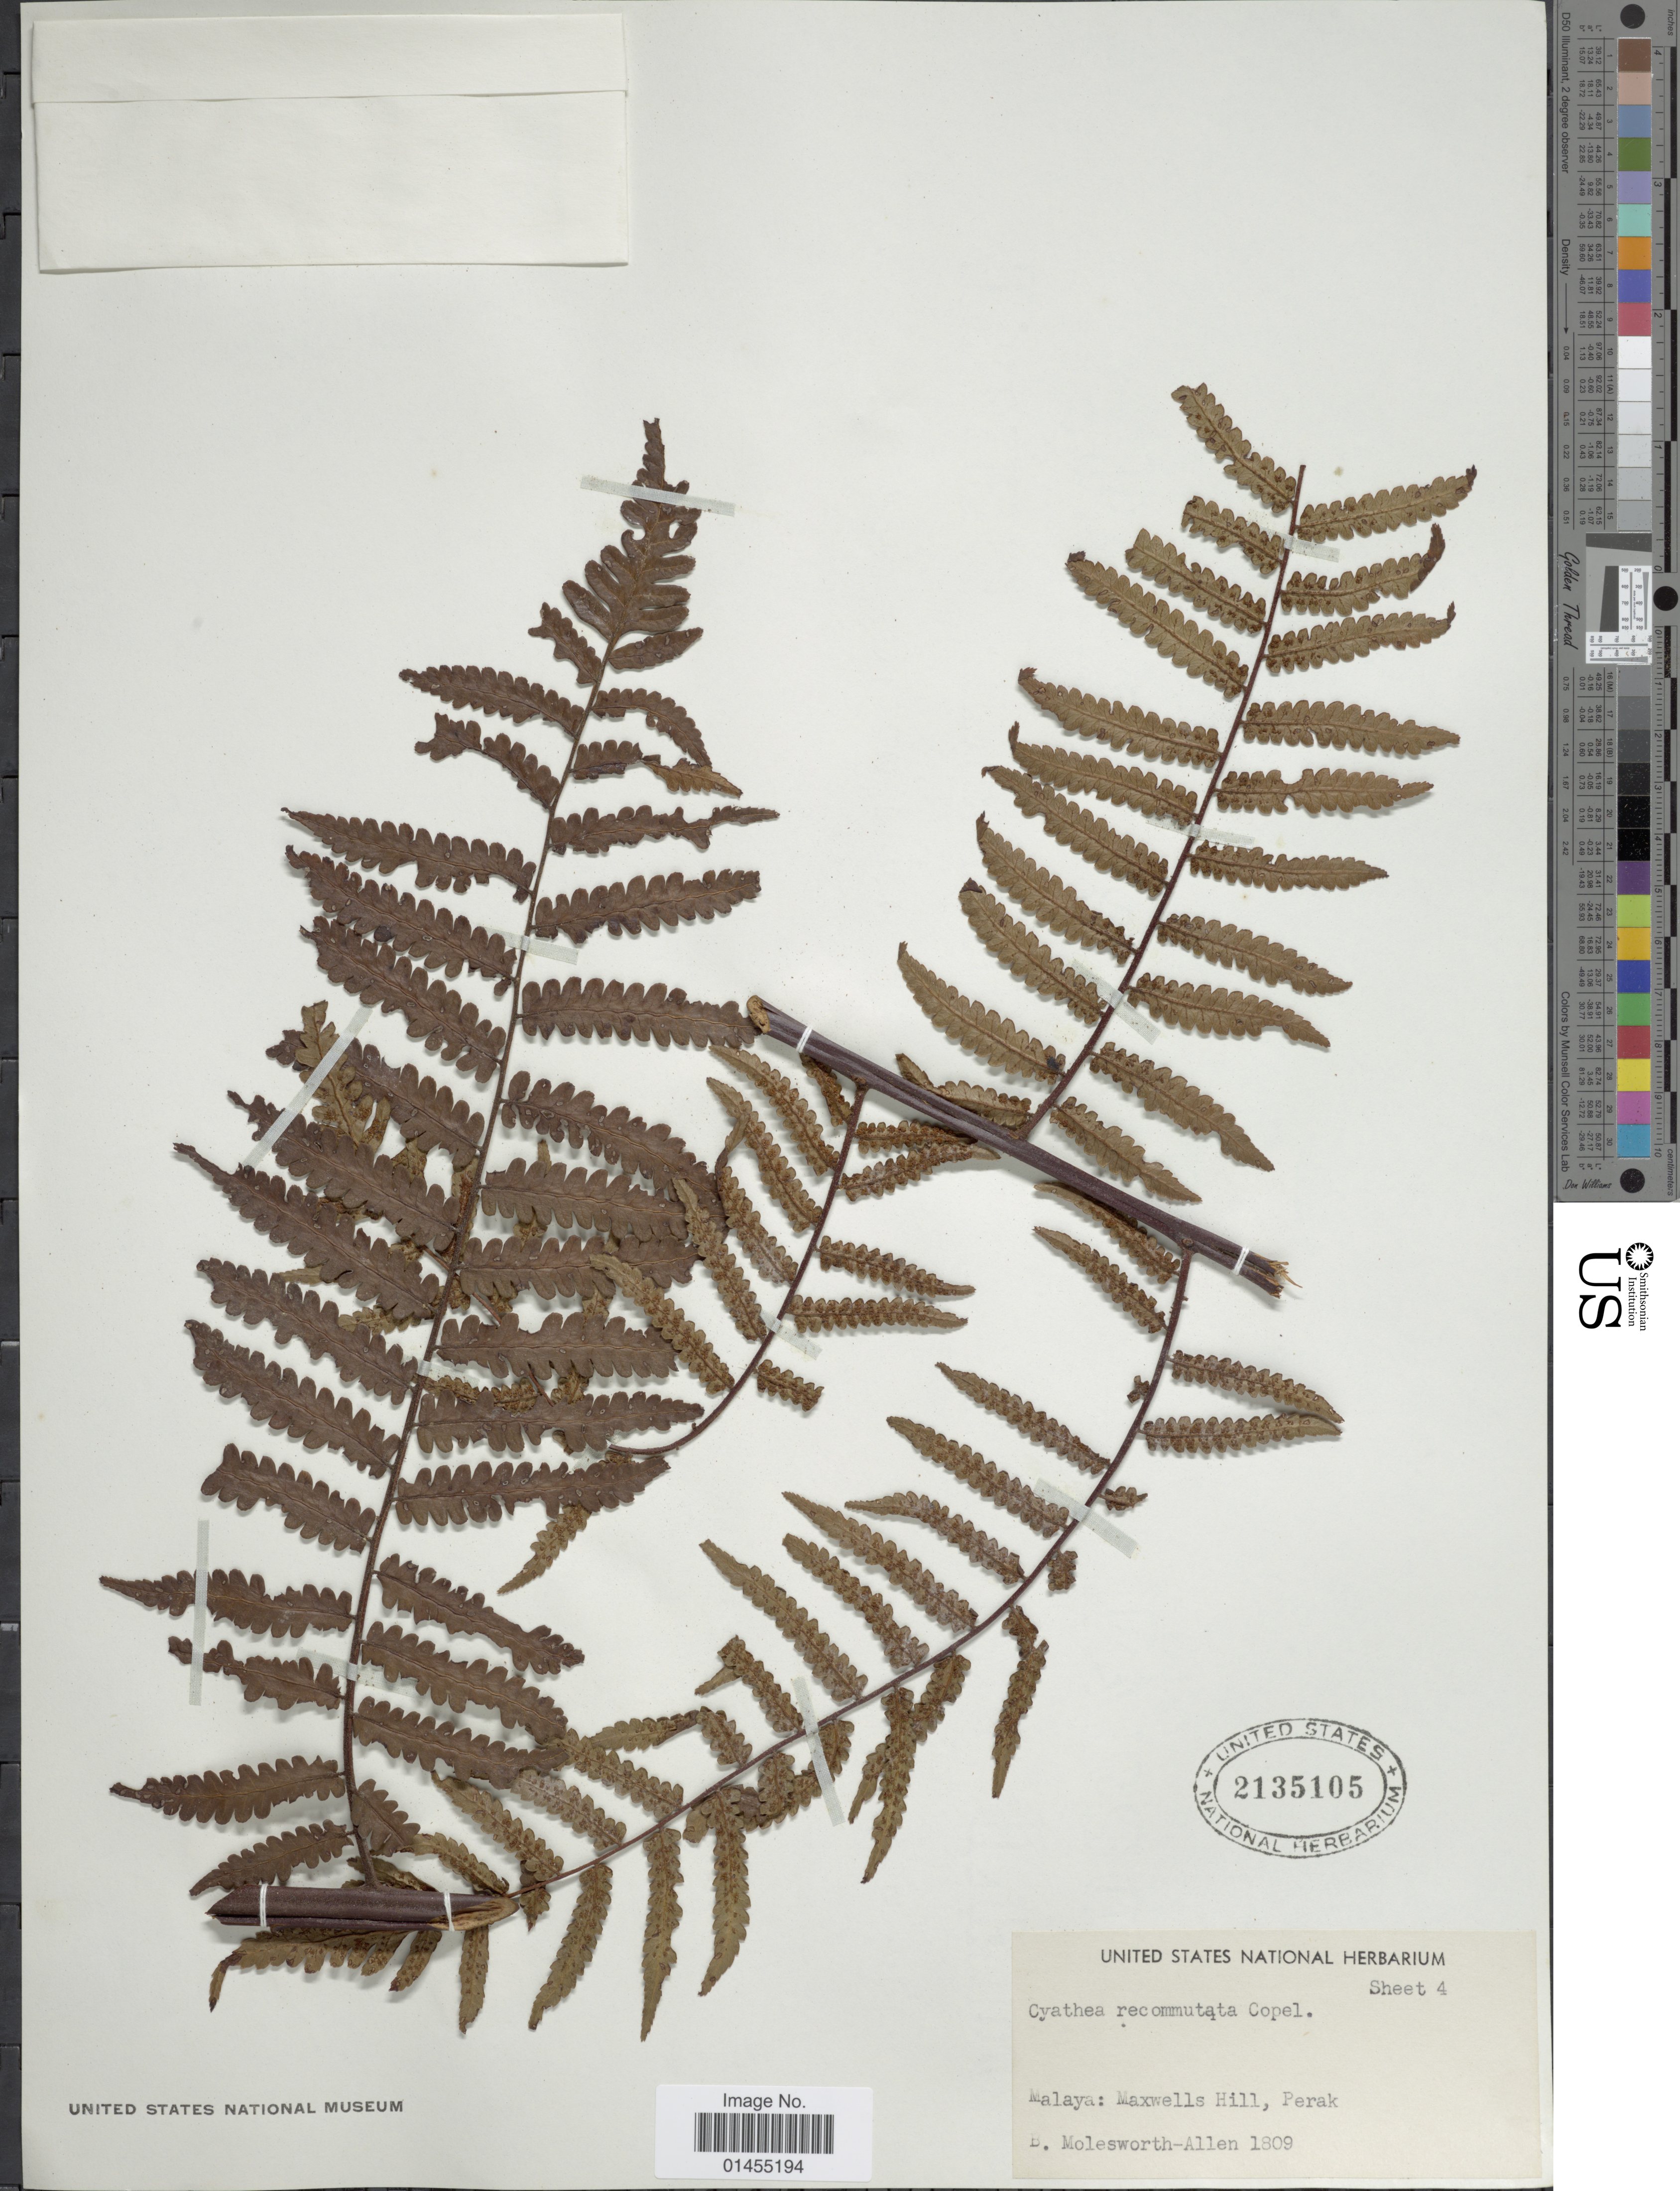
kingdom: Plantae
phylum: Tracheophyta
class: Polypodiopsida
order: Cyatheales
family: Cyatheaceae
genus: Alsophila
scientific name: Alsophila commutata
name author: Mett.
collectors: B. E. G. Molesworth-Allen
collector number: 1809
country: Malaysia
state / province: Perak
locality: Malaya, Maxwell's Hill.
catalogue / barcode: US 2135105